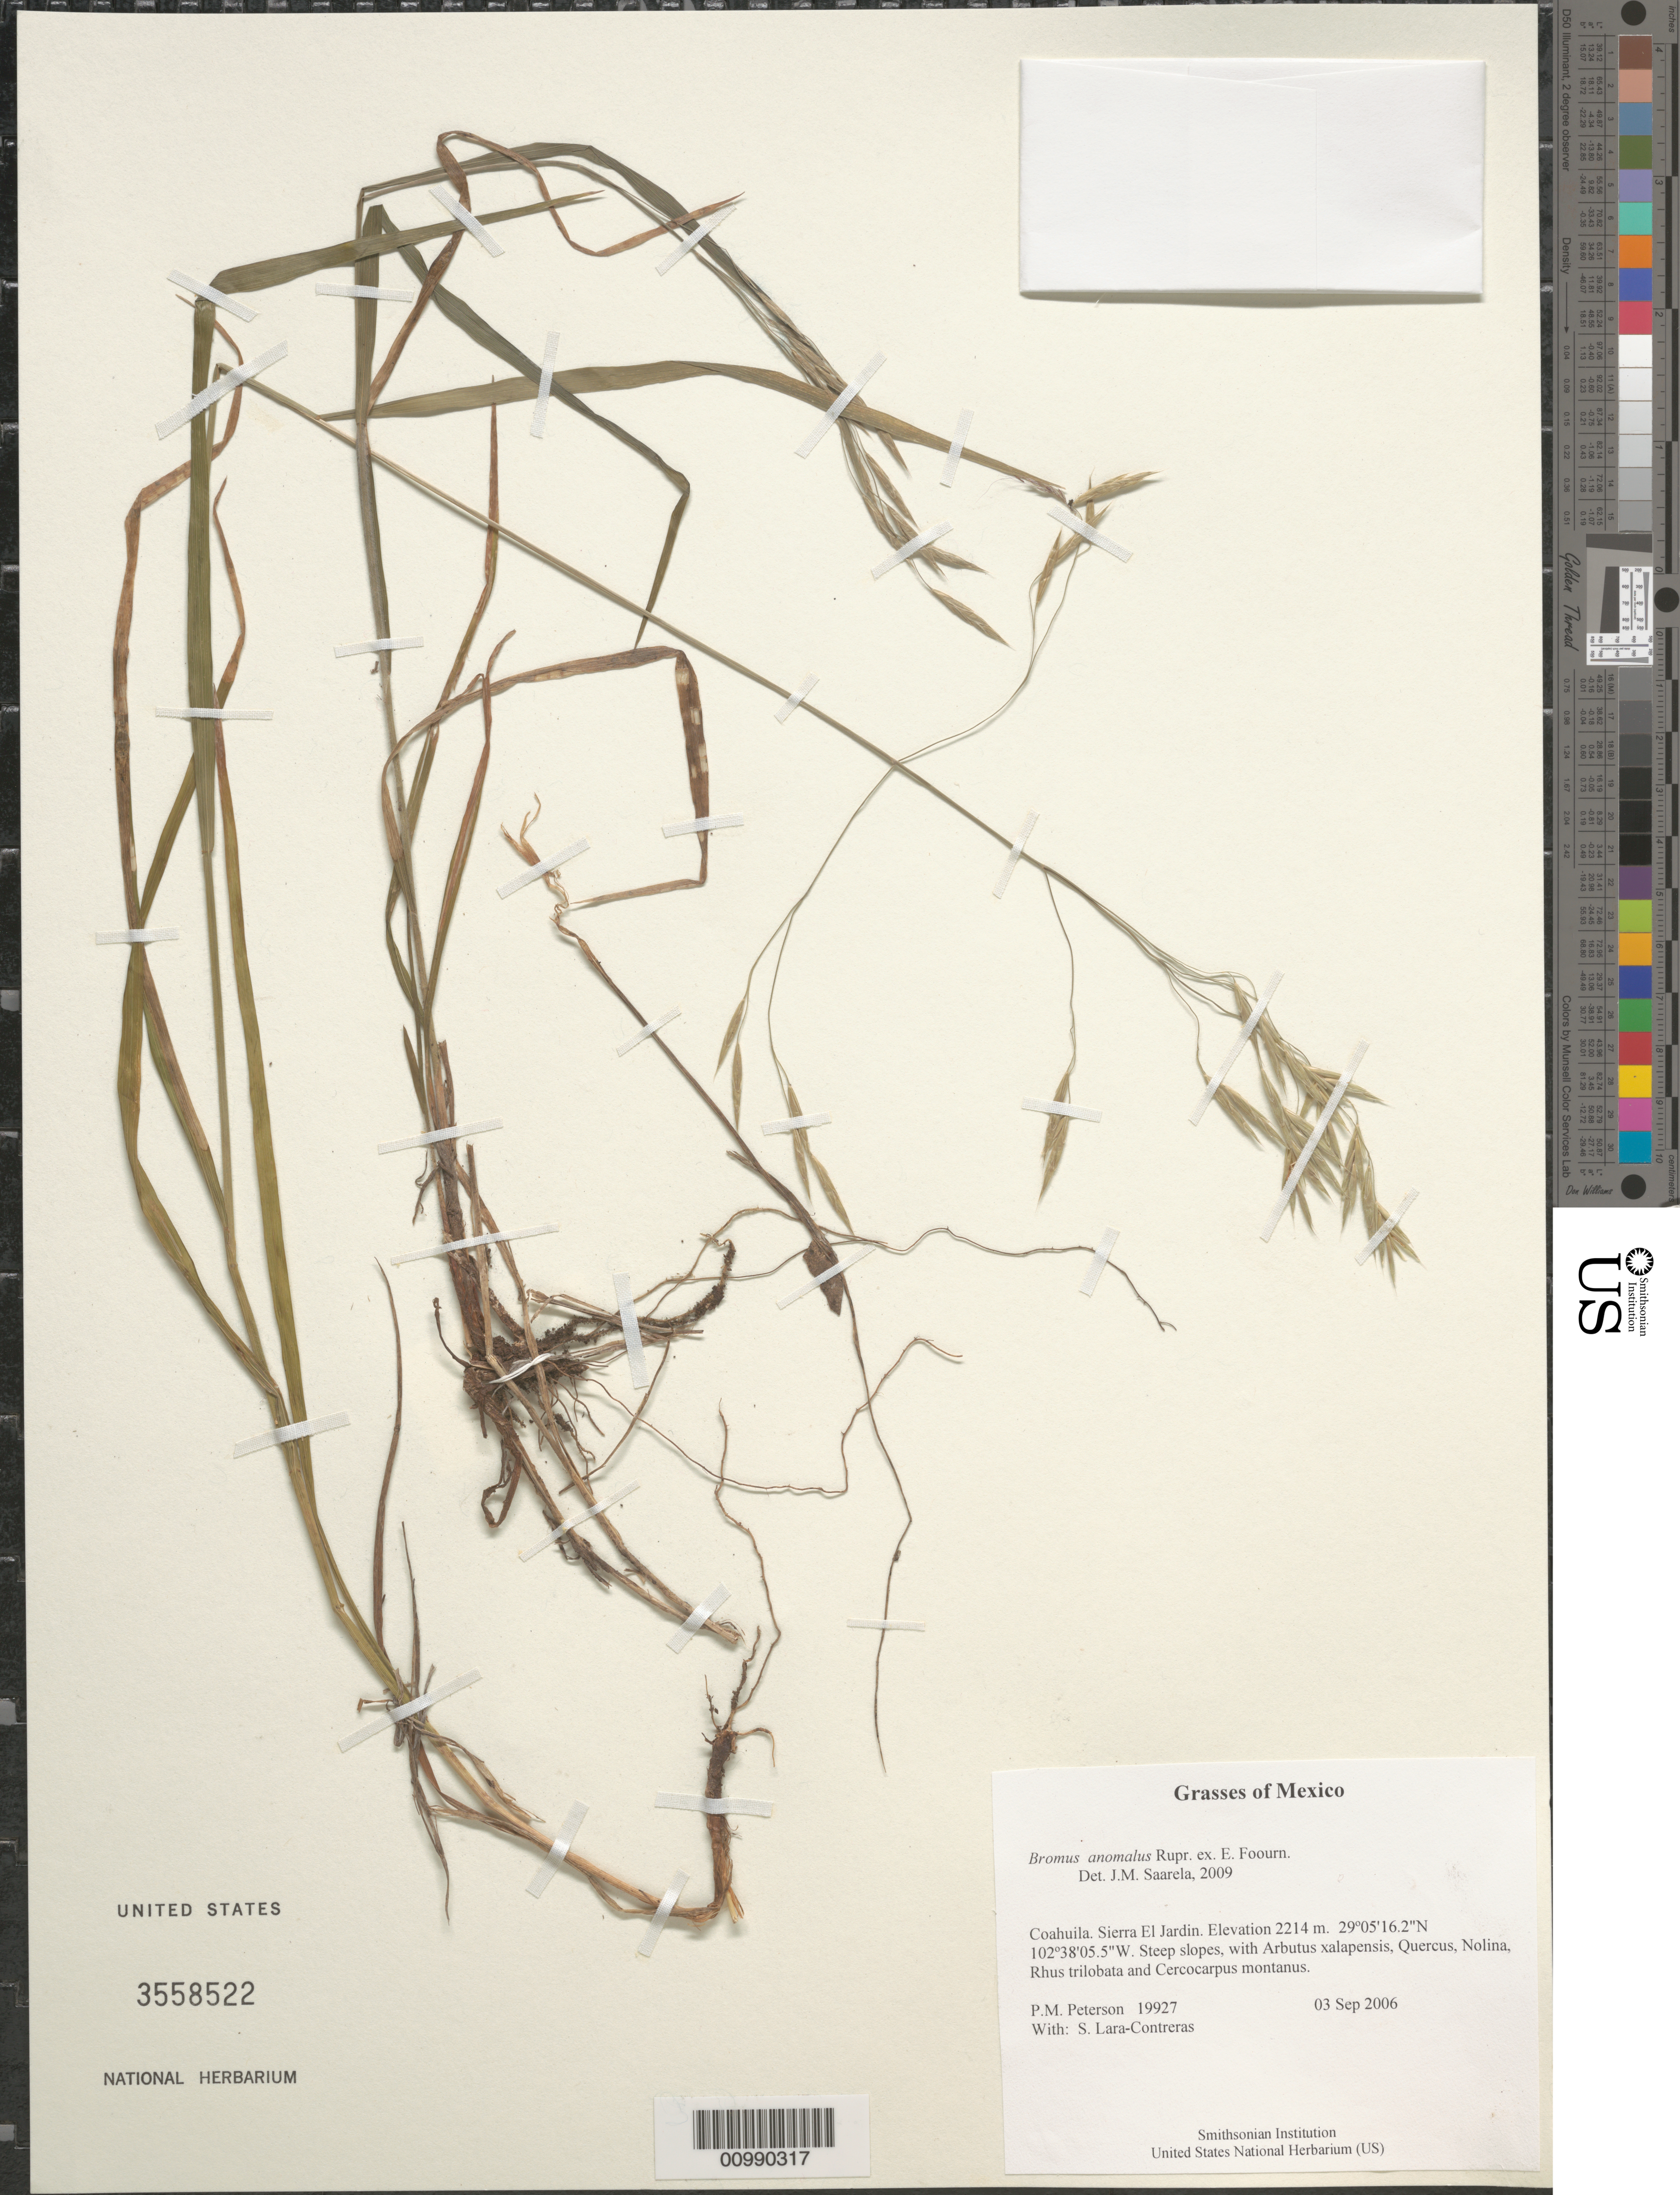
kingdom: Plantae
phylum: Tracheophyta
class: Liliopsida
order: Poales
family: Poaceae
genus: Bromus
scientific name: Bromus anomalus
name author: Rupr. ex E. Fourn.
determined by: Saarela, J. M., (CAN), Canadian Museum of Nature (CANADA)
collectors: P. M. Peterson & S. Lara Contreras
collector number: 19927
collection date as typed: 03 Sep 2006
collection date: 2006-09-03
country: Mexico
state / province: Coahuila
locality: Sierra El Jardin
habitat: Steep slopes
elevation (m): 2214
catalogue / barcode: US 3558522